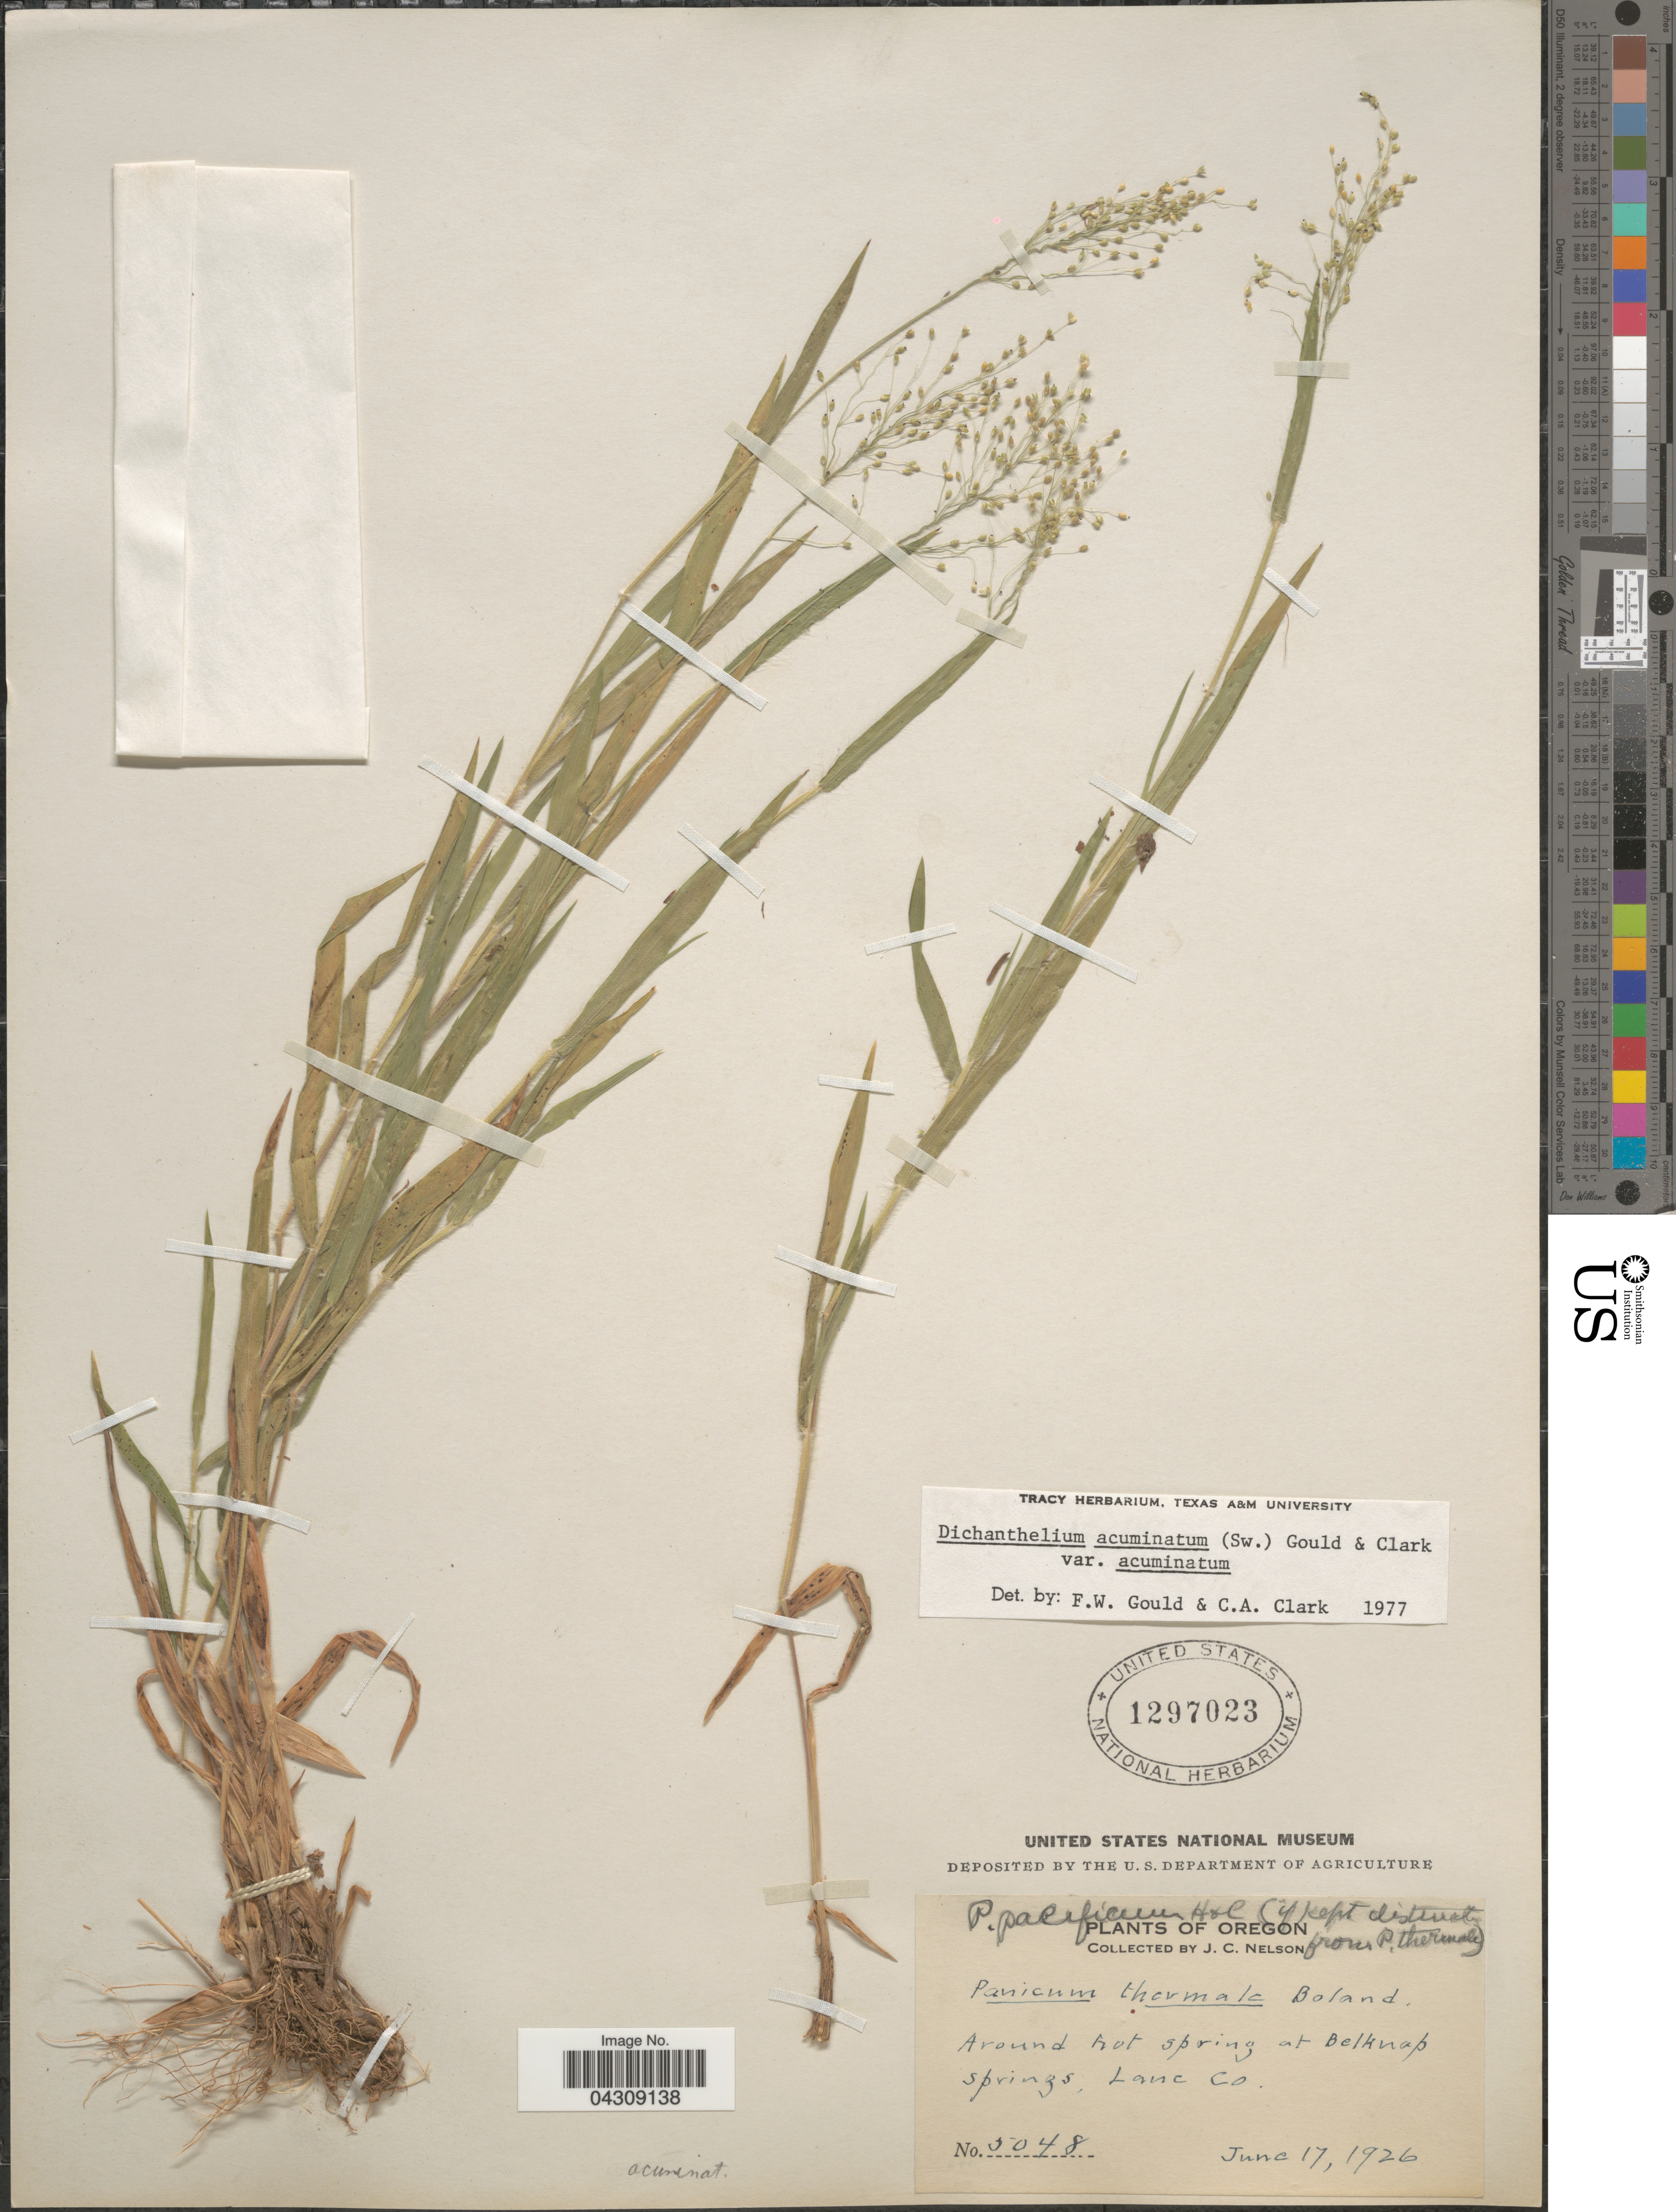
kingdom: Plantae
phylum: Tracheophyta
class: Liliopsida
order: Poales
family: Poaceae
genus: Dichanthelium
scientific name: Dichanthelium acuminatum var. acuminatum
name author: (Sw.) Gould & C.A. Clark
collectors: J. C. Nelson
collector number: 5048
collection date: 1926-06-17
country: United States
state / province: Oregon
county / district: Lane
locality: Around hot springs at Belknap Springs, Lane Co.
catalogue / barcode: US 1297023